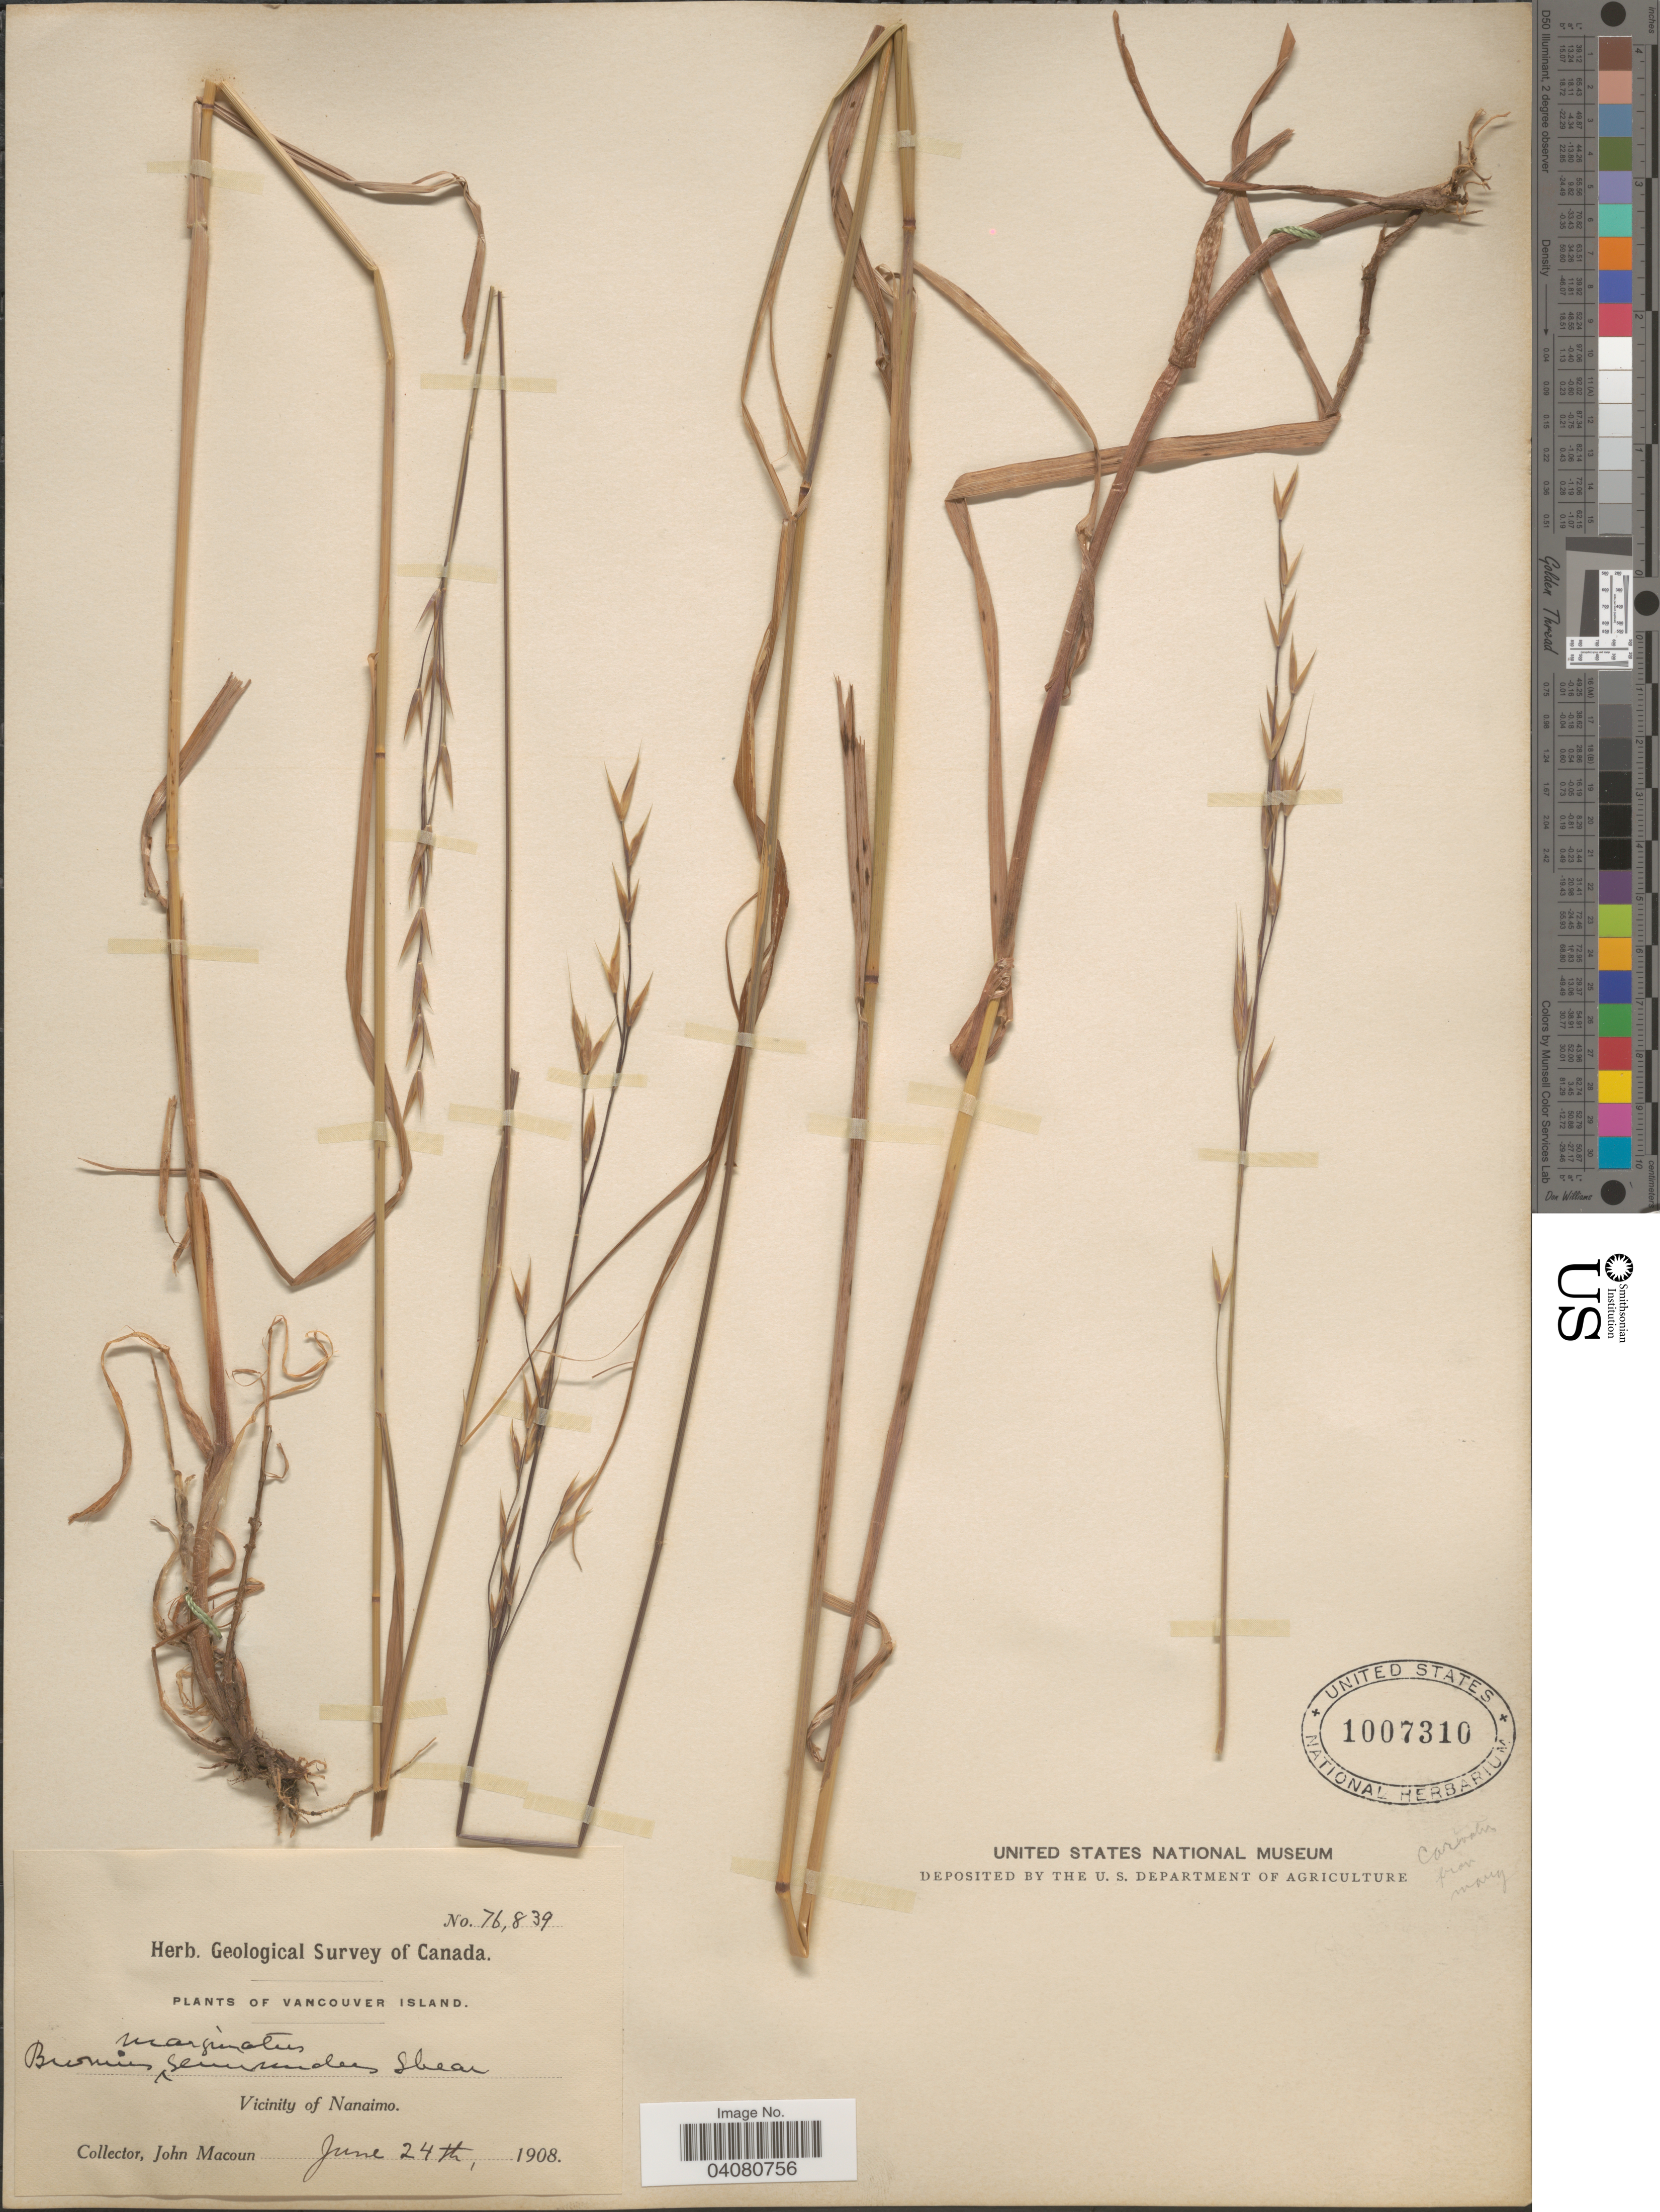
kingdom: Plantae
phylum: Tracheophyta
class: Liliopsida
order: Poales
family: Poaceae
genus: Bromus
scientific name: Bromus carinatus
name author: Hook. & Arn.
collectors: J. Macoun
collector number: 76839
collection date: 1908-06-24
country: Canada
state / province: British Columbia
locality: Herb. Geological Survey of Canada. Vancouver Island. Vicinity of Nanaimo.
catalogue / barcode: US 1007310